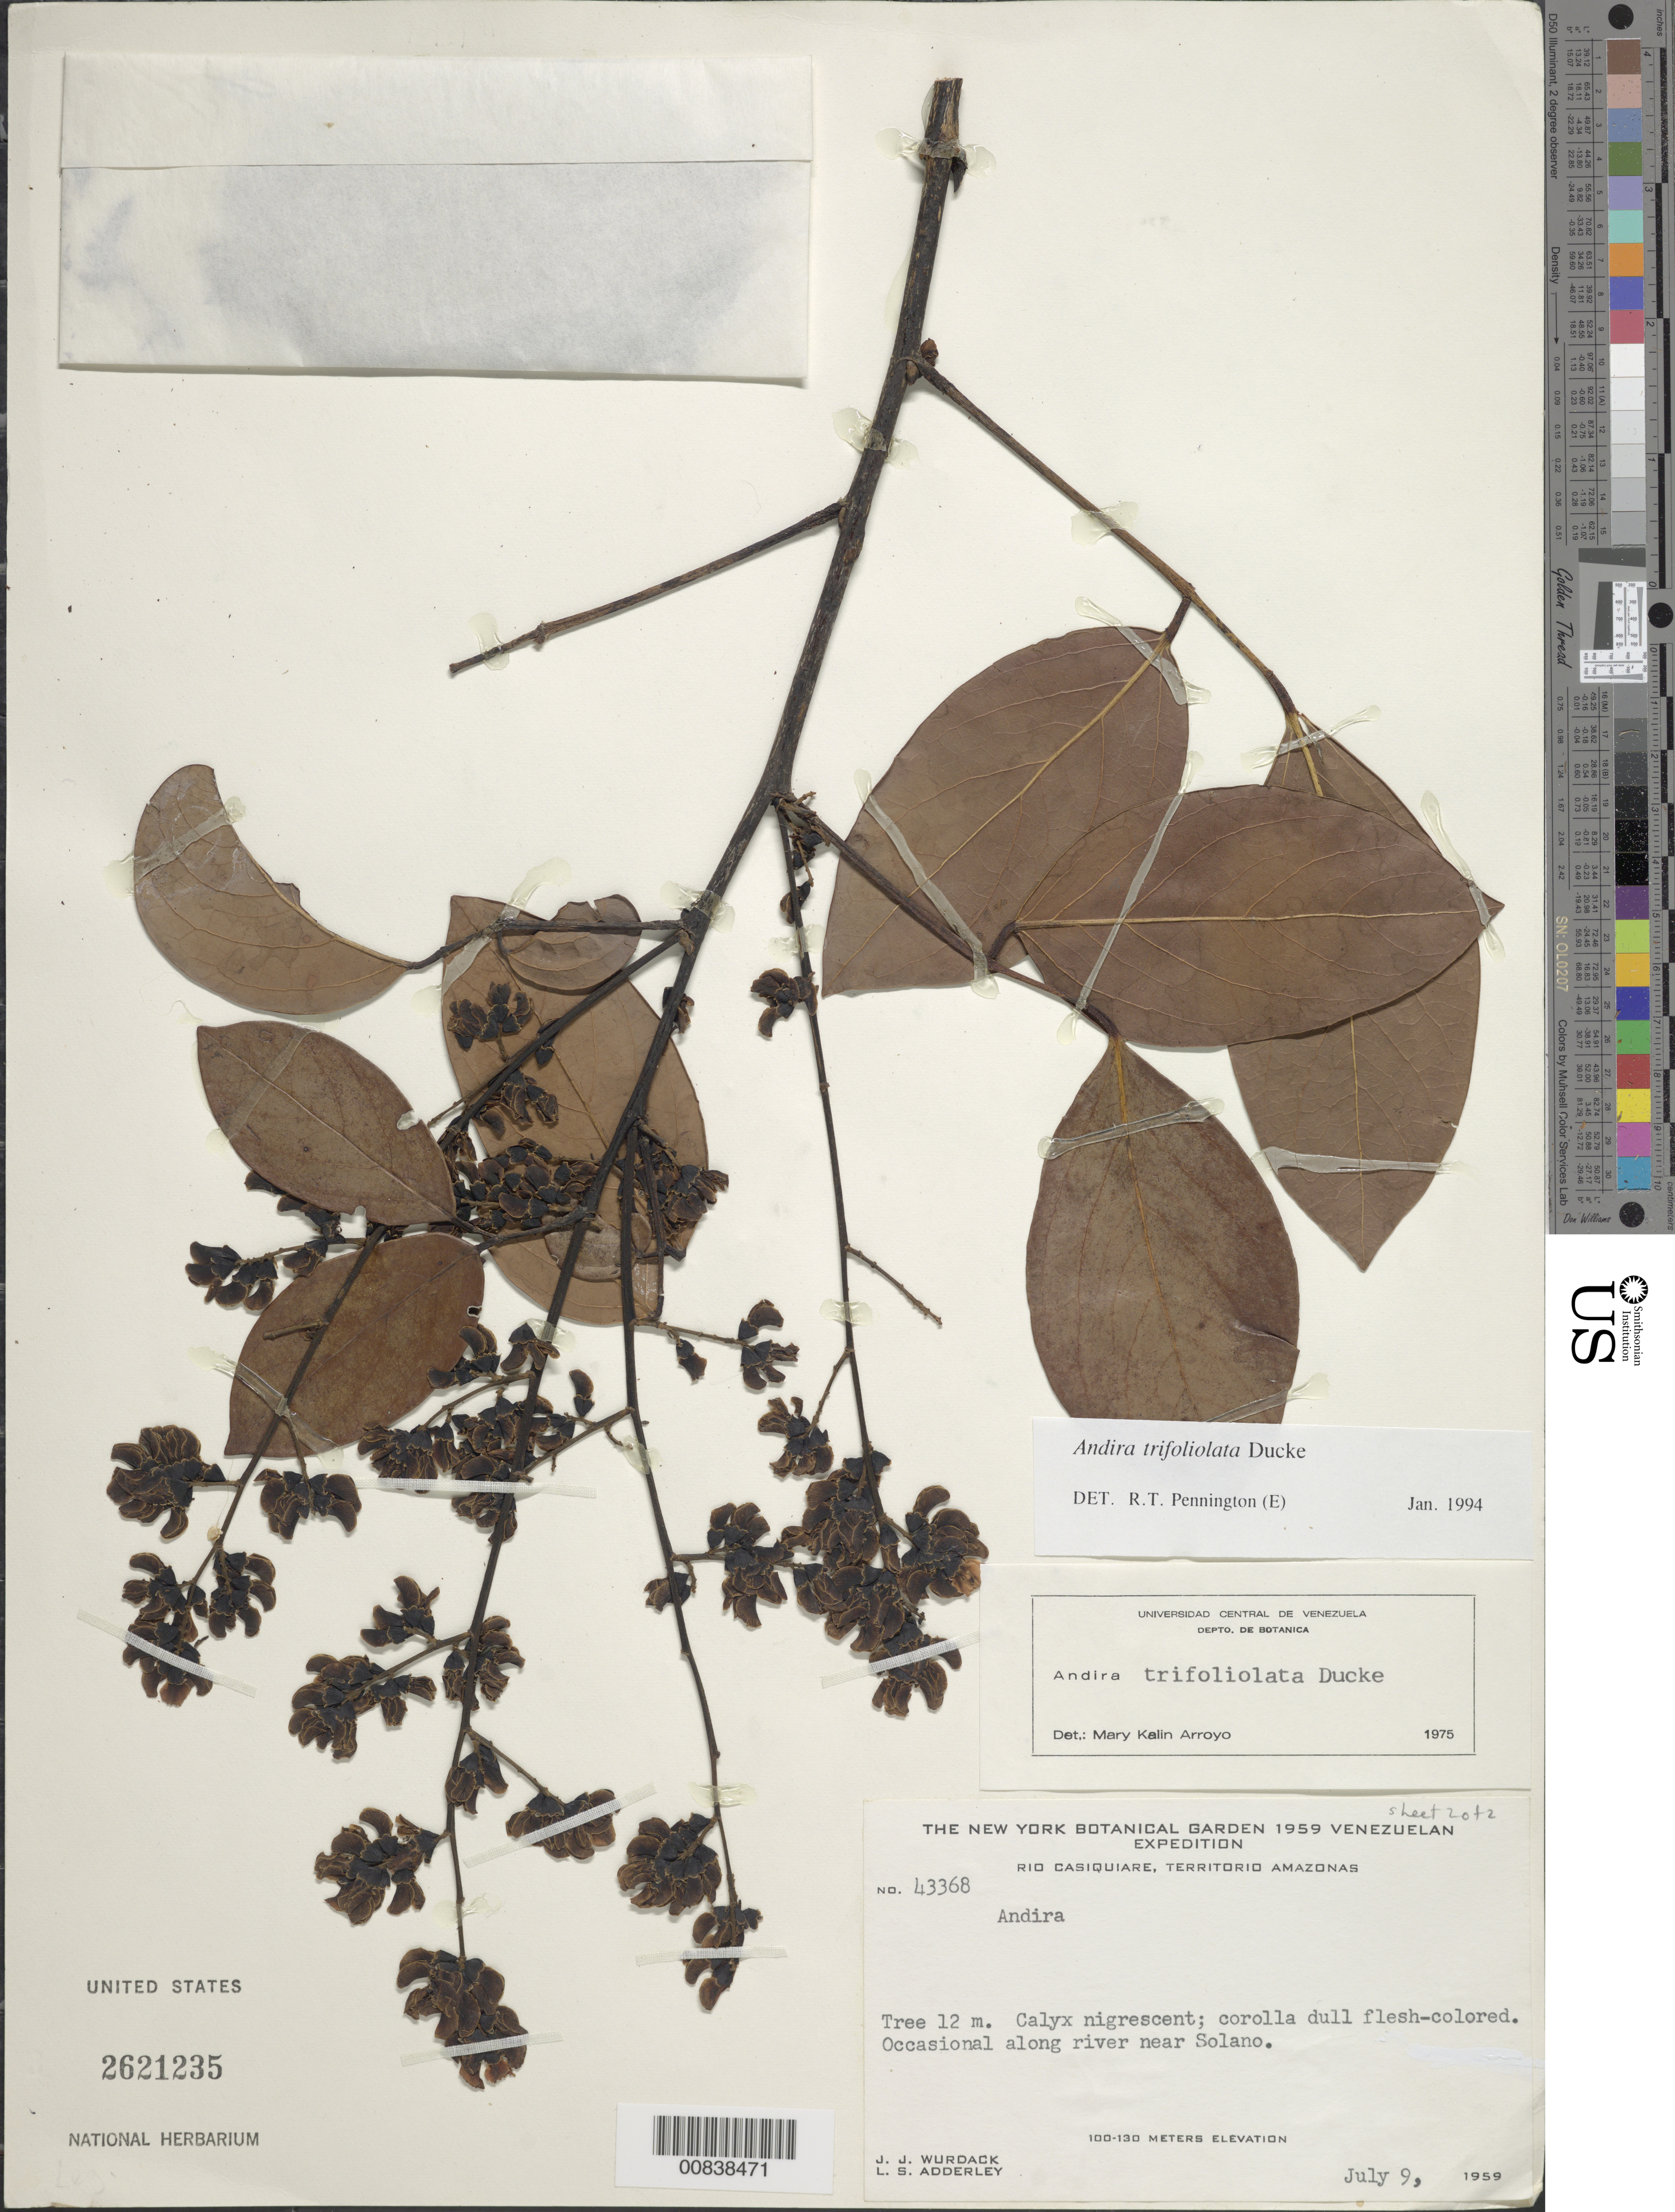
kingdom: Plantae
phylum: Tracheophyta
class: Magnoliopsida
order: Fabales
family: Fabaceae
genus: Andira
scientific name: Andira trifoliolata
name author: Ducke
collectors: J. J. Wurdack & L. S. Adderley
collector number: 43368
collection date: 1959-07-09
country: Venezuela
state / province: Amazonas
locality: Rio Casiquiare, along river near Solano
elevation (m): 100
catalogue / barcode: US 2621235